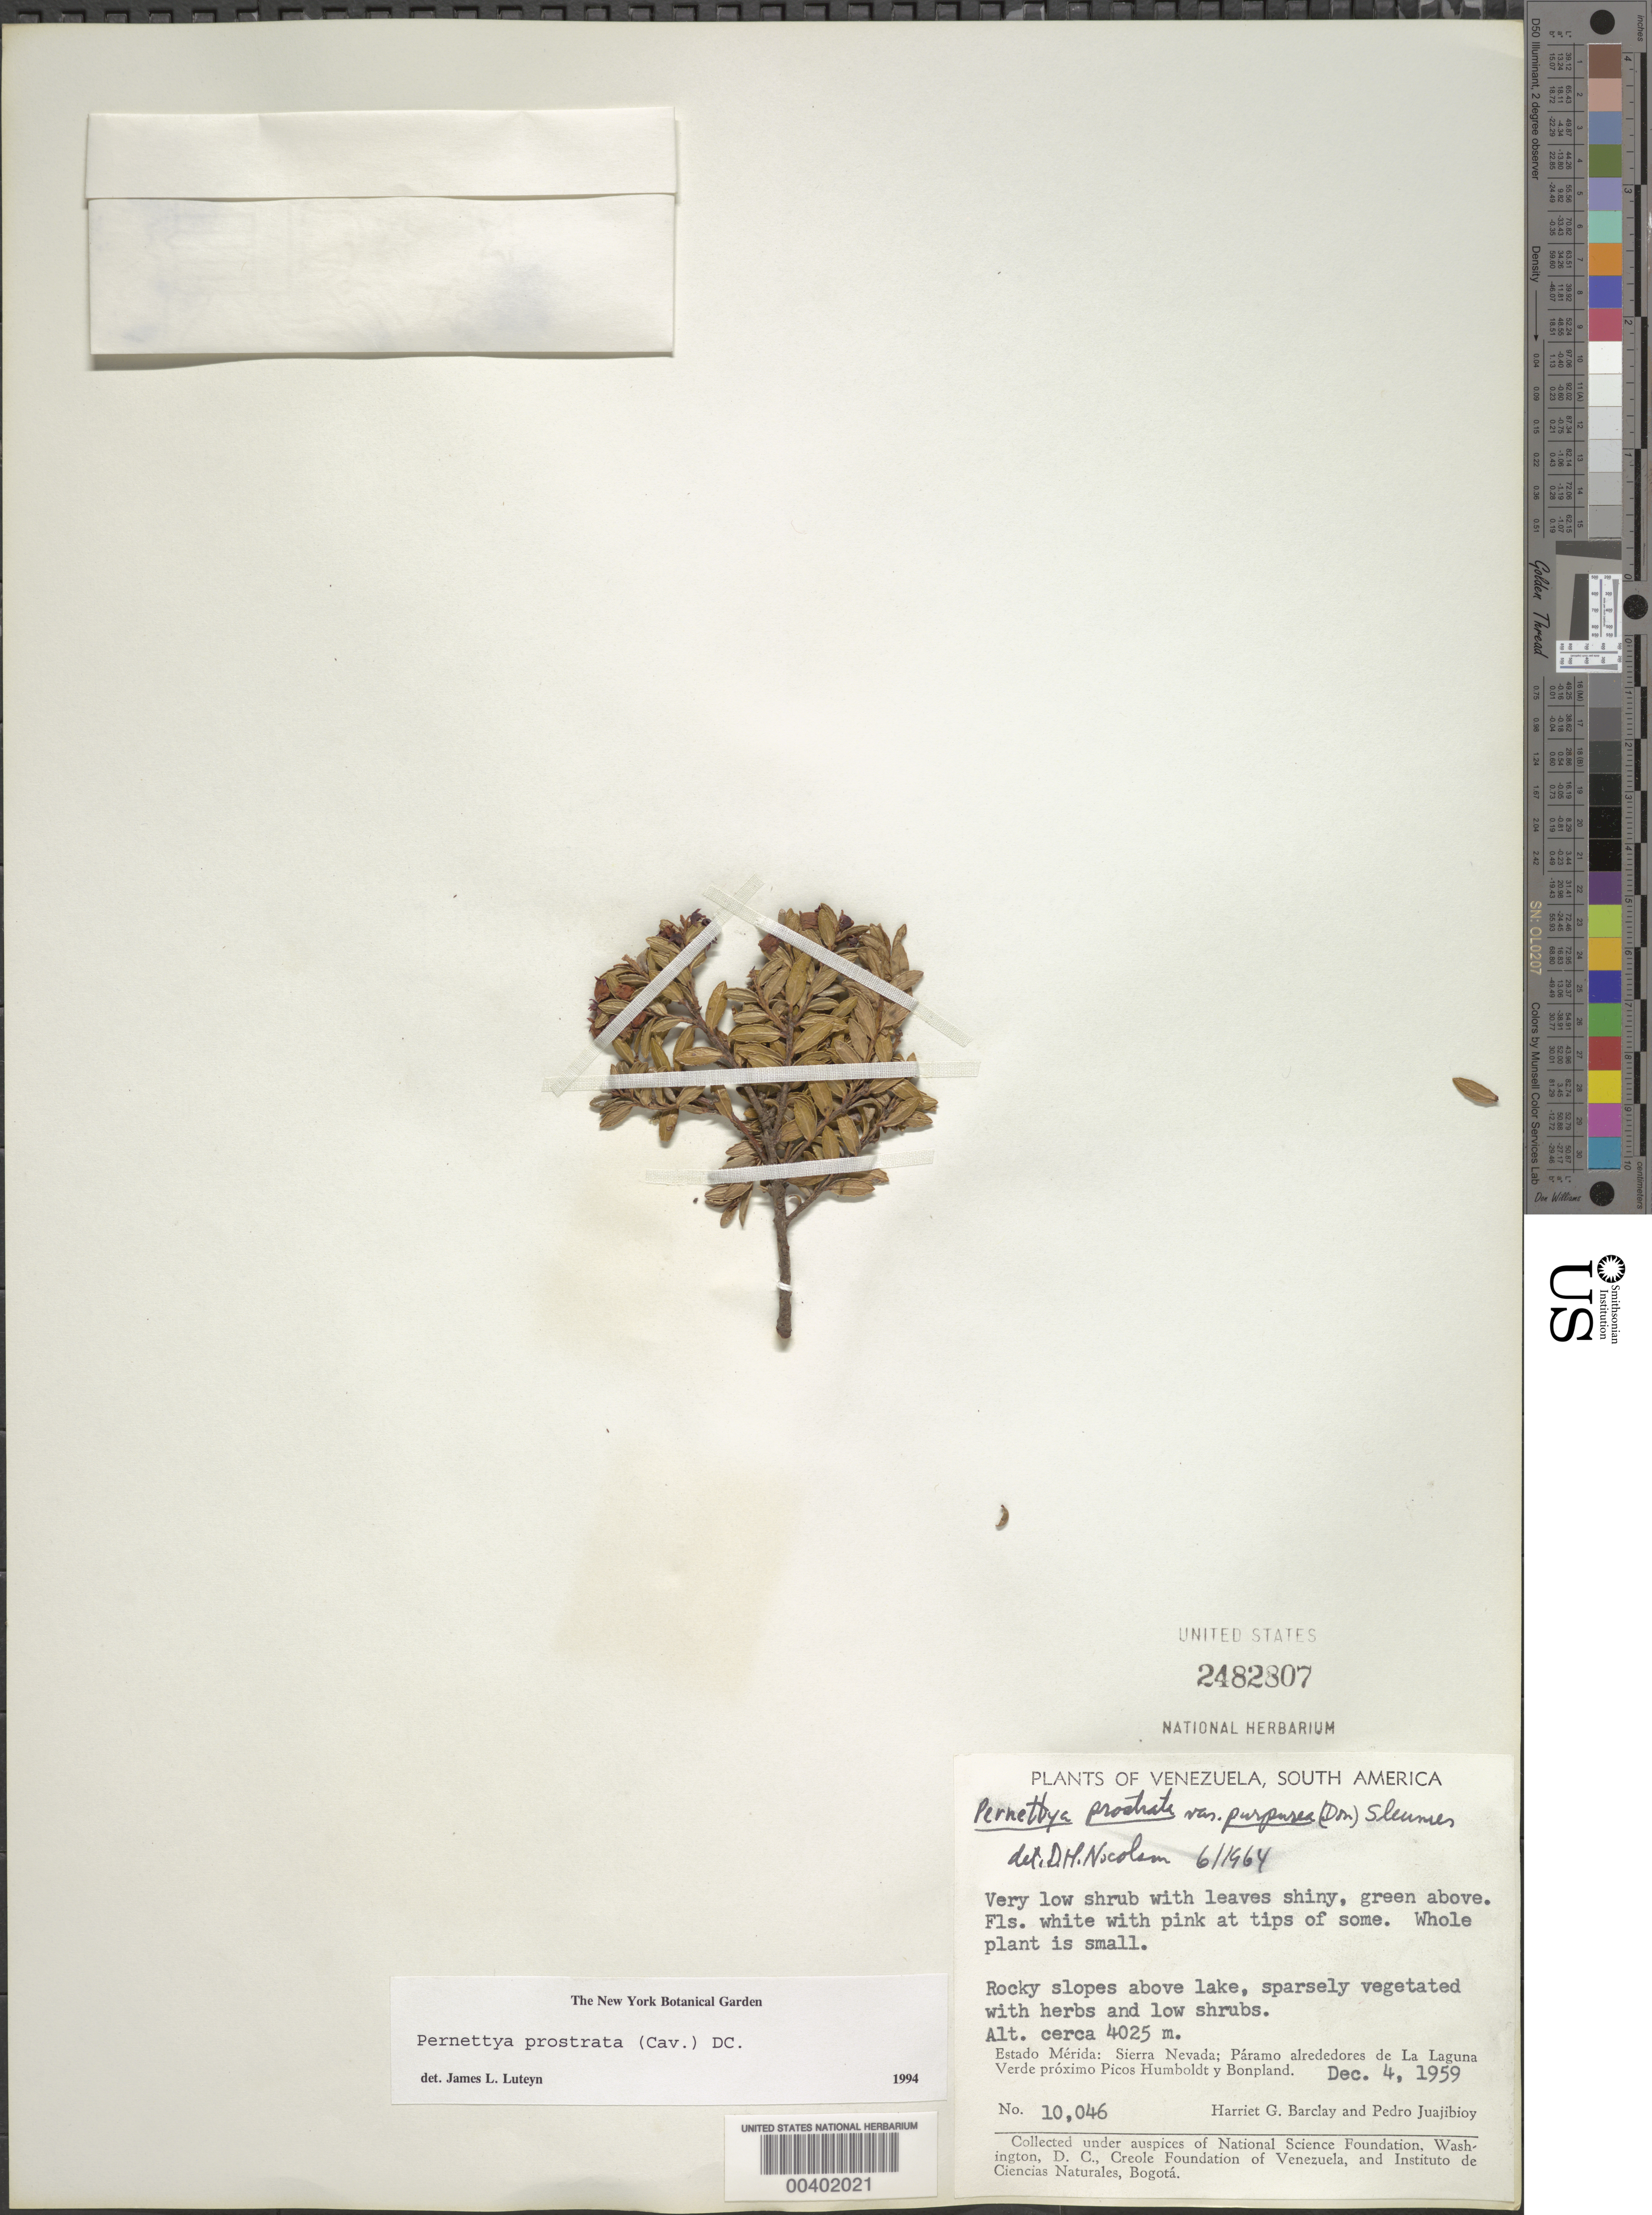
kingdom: Plantae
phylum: Tracheophyta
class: Magnoliopsida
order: Ericales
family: Ericaceae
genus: Pernettya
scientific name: Pernettya prostrata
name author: (Cav.) DC.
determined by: Luteyn, J. L.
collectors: H. G. Barclay & P. Juajibioy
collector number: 10046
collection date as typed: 04 Dec 1959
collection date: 1959-12-04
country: Venezuela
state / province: Mérida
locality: Páramo alrededores de La Laguna Verde próximo Picos Humboldt y Bonpland. Verde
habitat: Rocky slopes above lake, sparsely vegetated with herbs and low shrubs.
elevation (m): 4025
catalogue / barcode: US 2482807